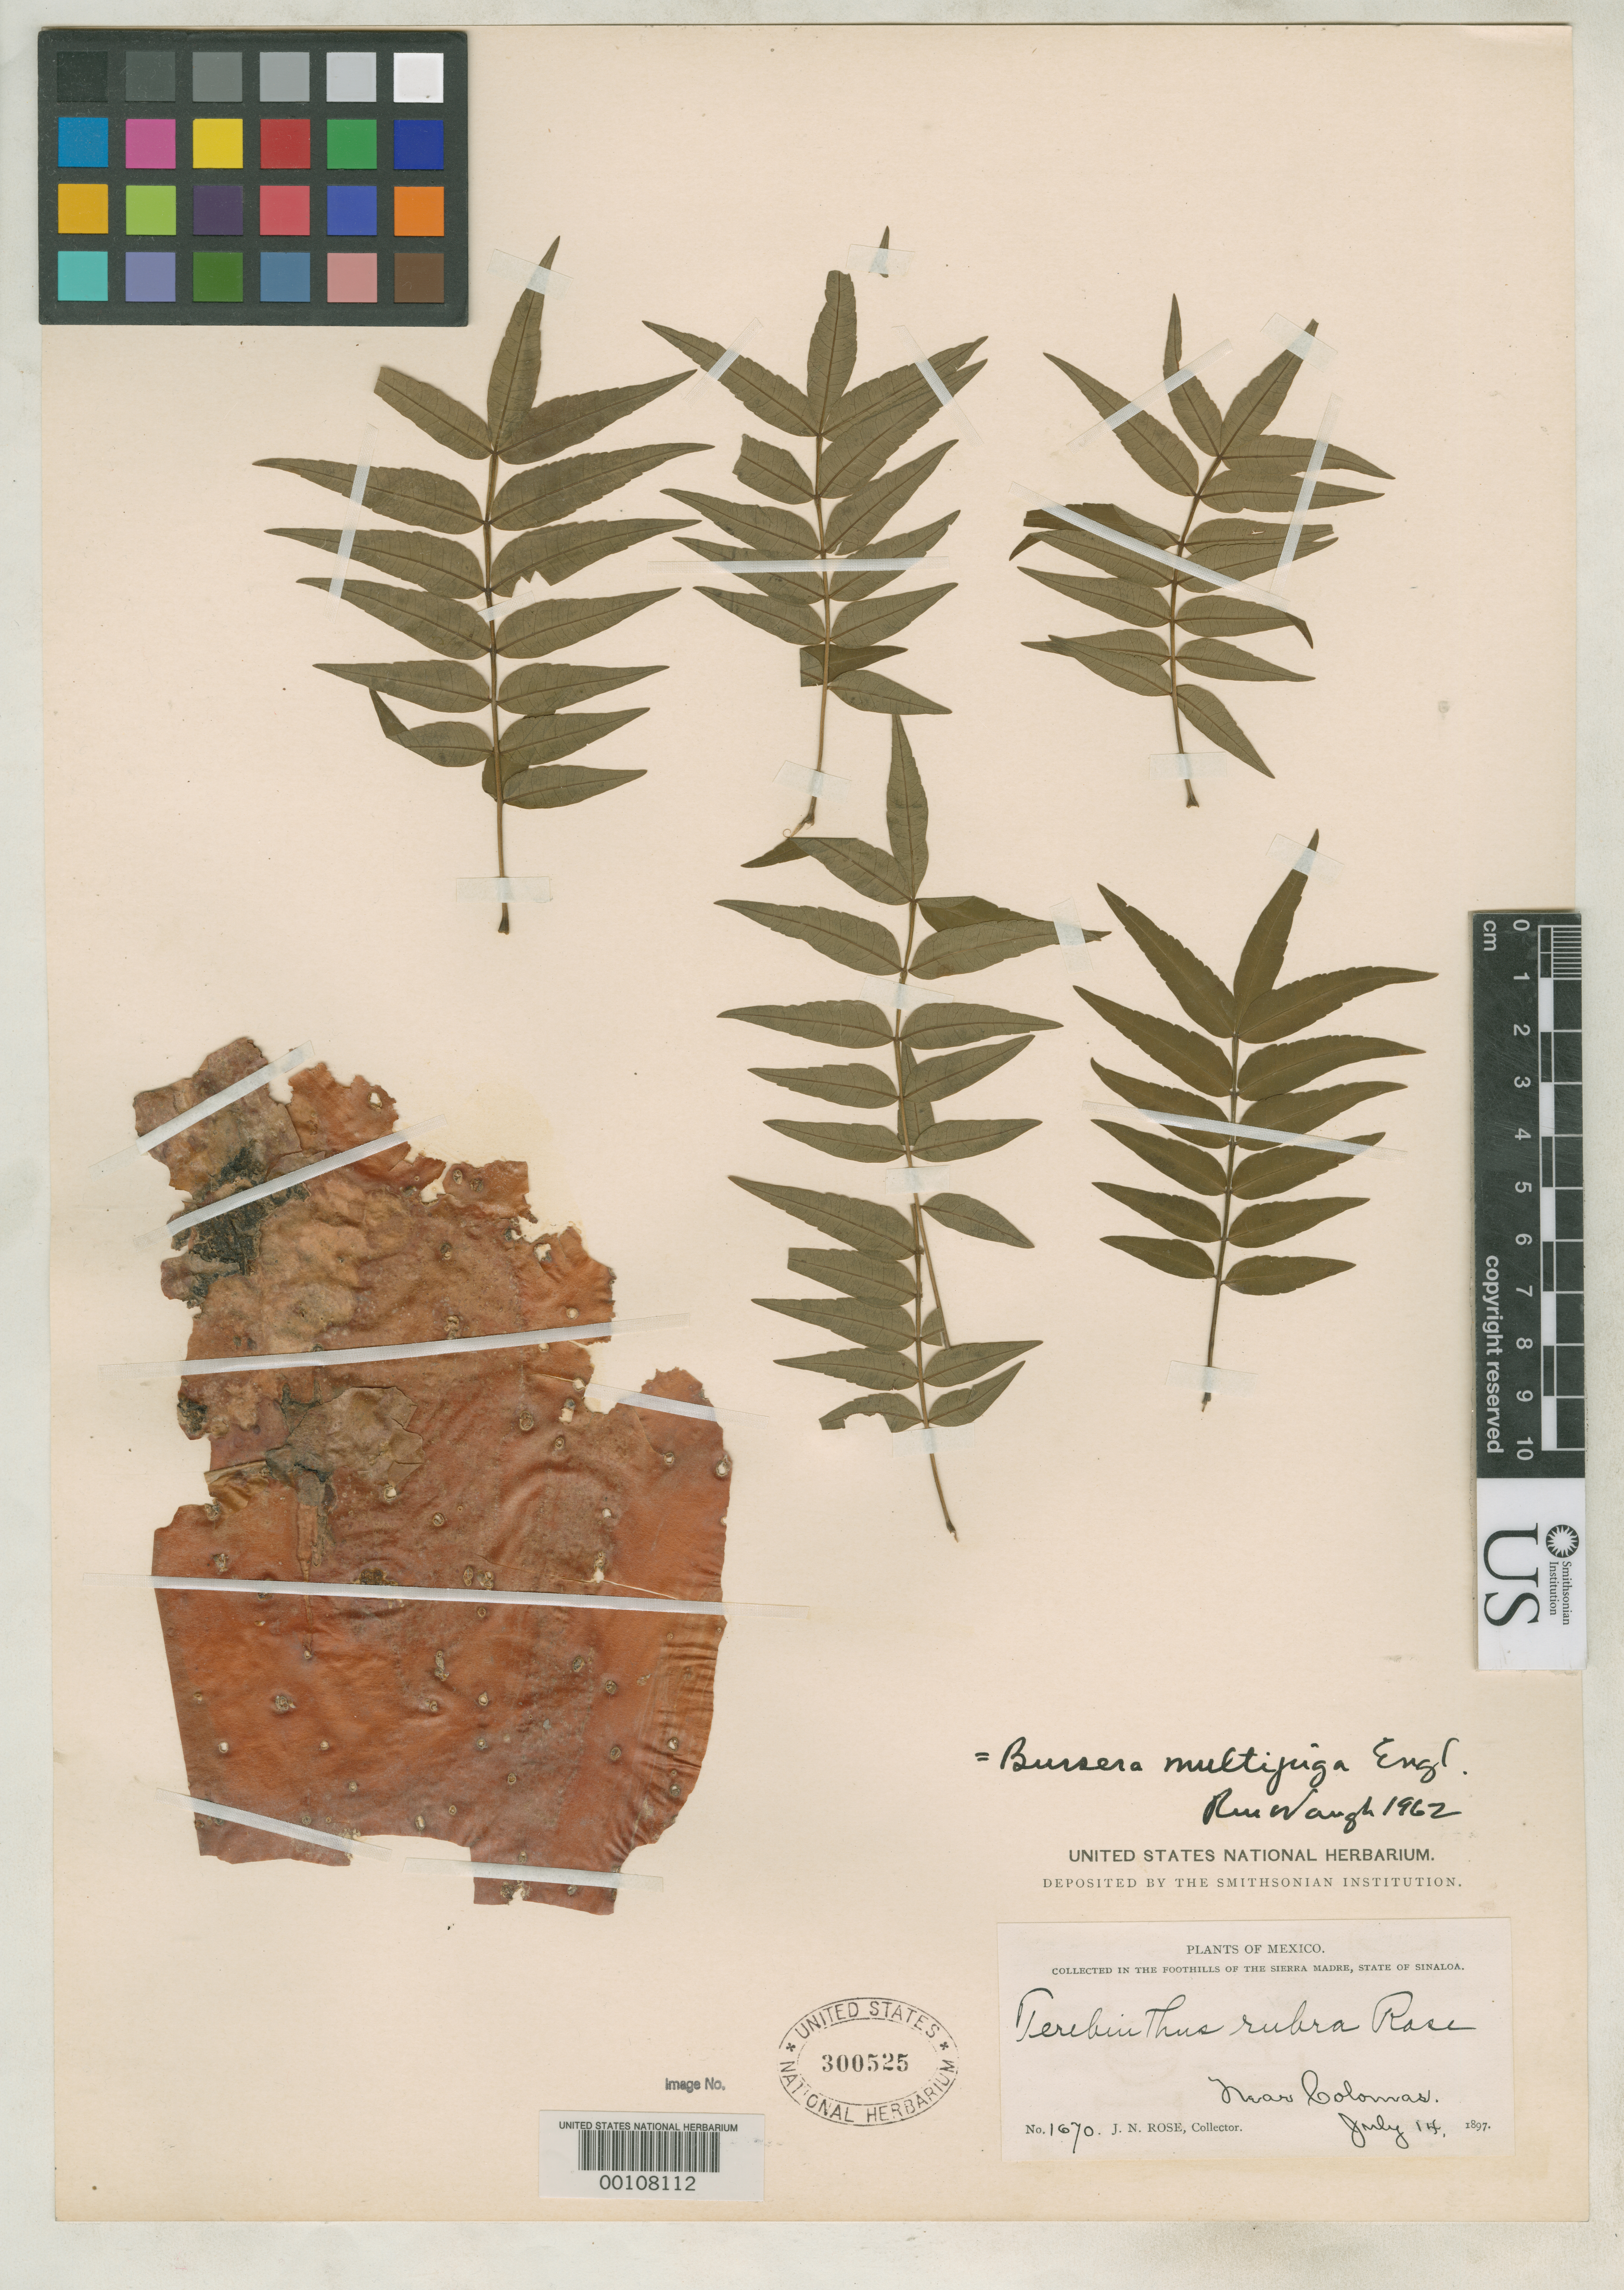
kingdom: Plantae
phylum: Tracheophyta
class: Magnoliopsida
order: Sapindales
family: Burseraceae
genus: Terebinthus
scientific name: Terebinthus rubra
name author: Rose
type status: Isotype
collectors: J. N. Rose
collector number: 1670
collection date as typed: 14 Jul 1897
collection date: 1897-07-14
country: Mexico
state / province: Sinaloa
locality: Near Colomas, in the foothills of the Sierra Madre.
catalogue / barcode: US 300525